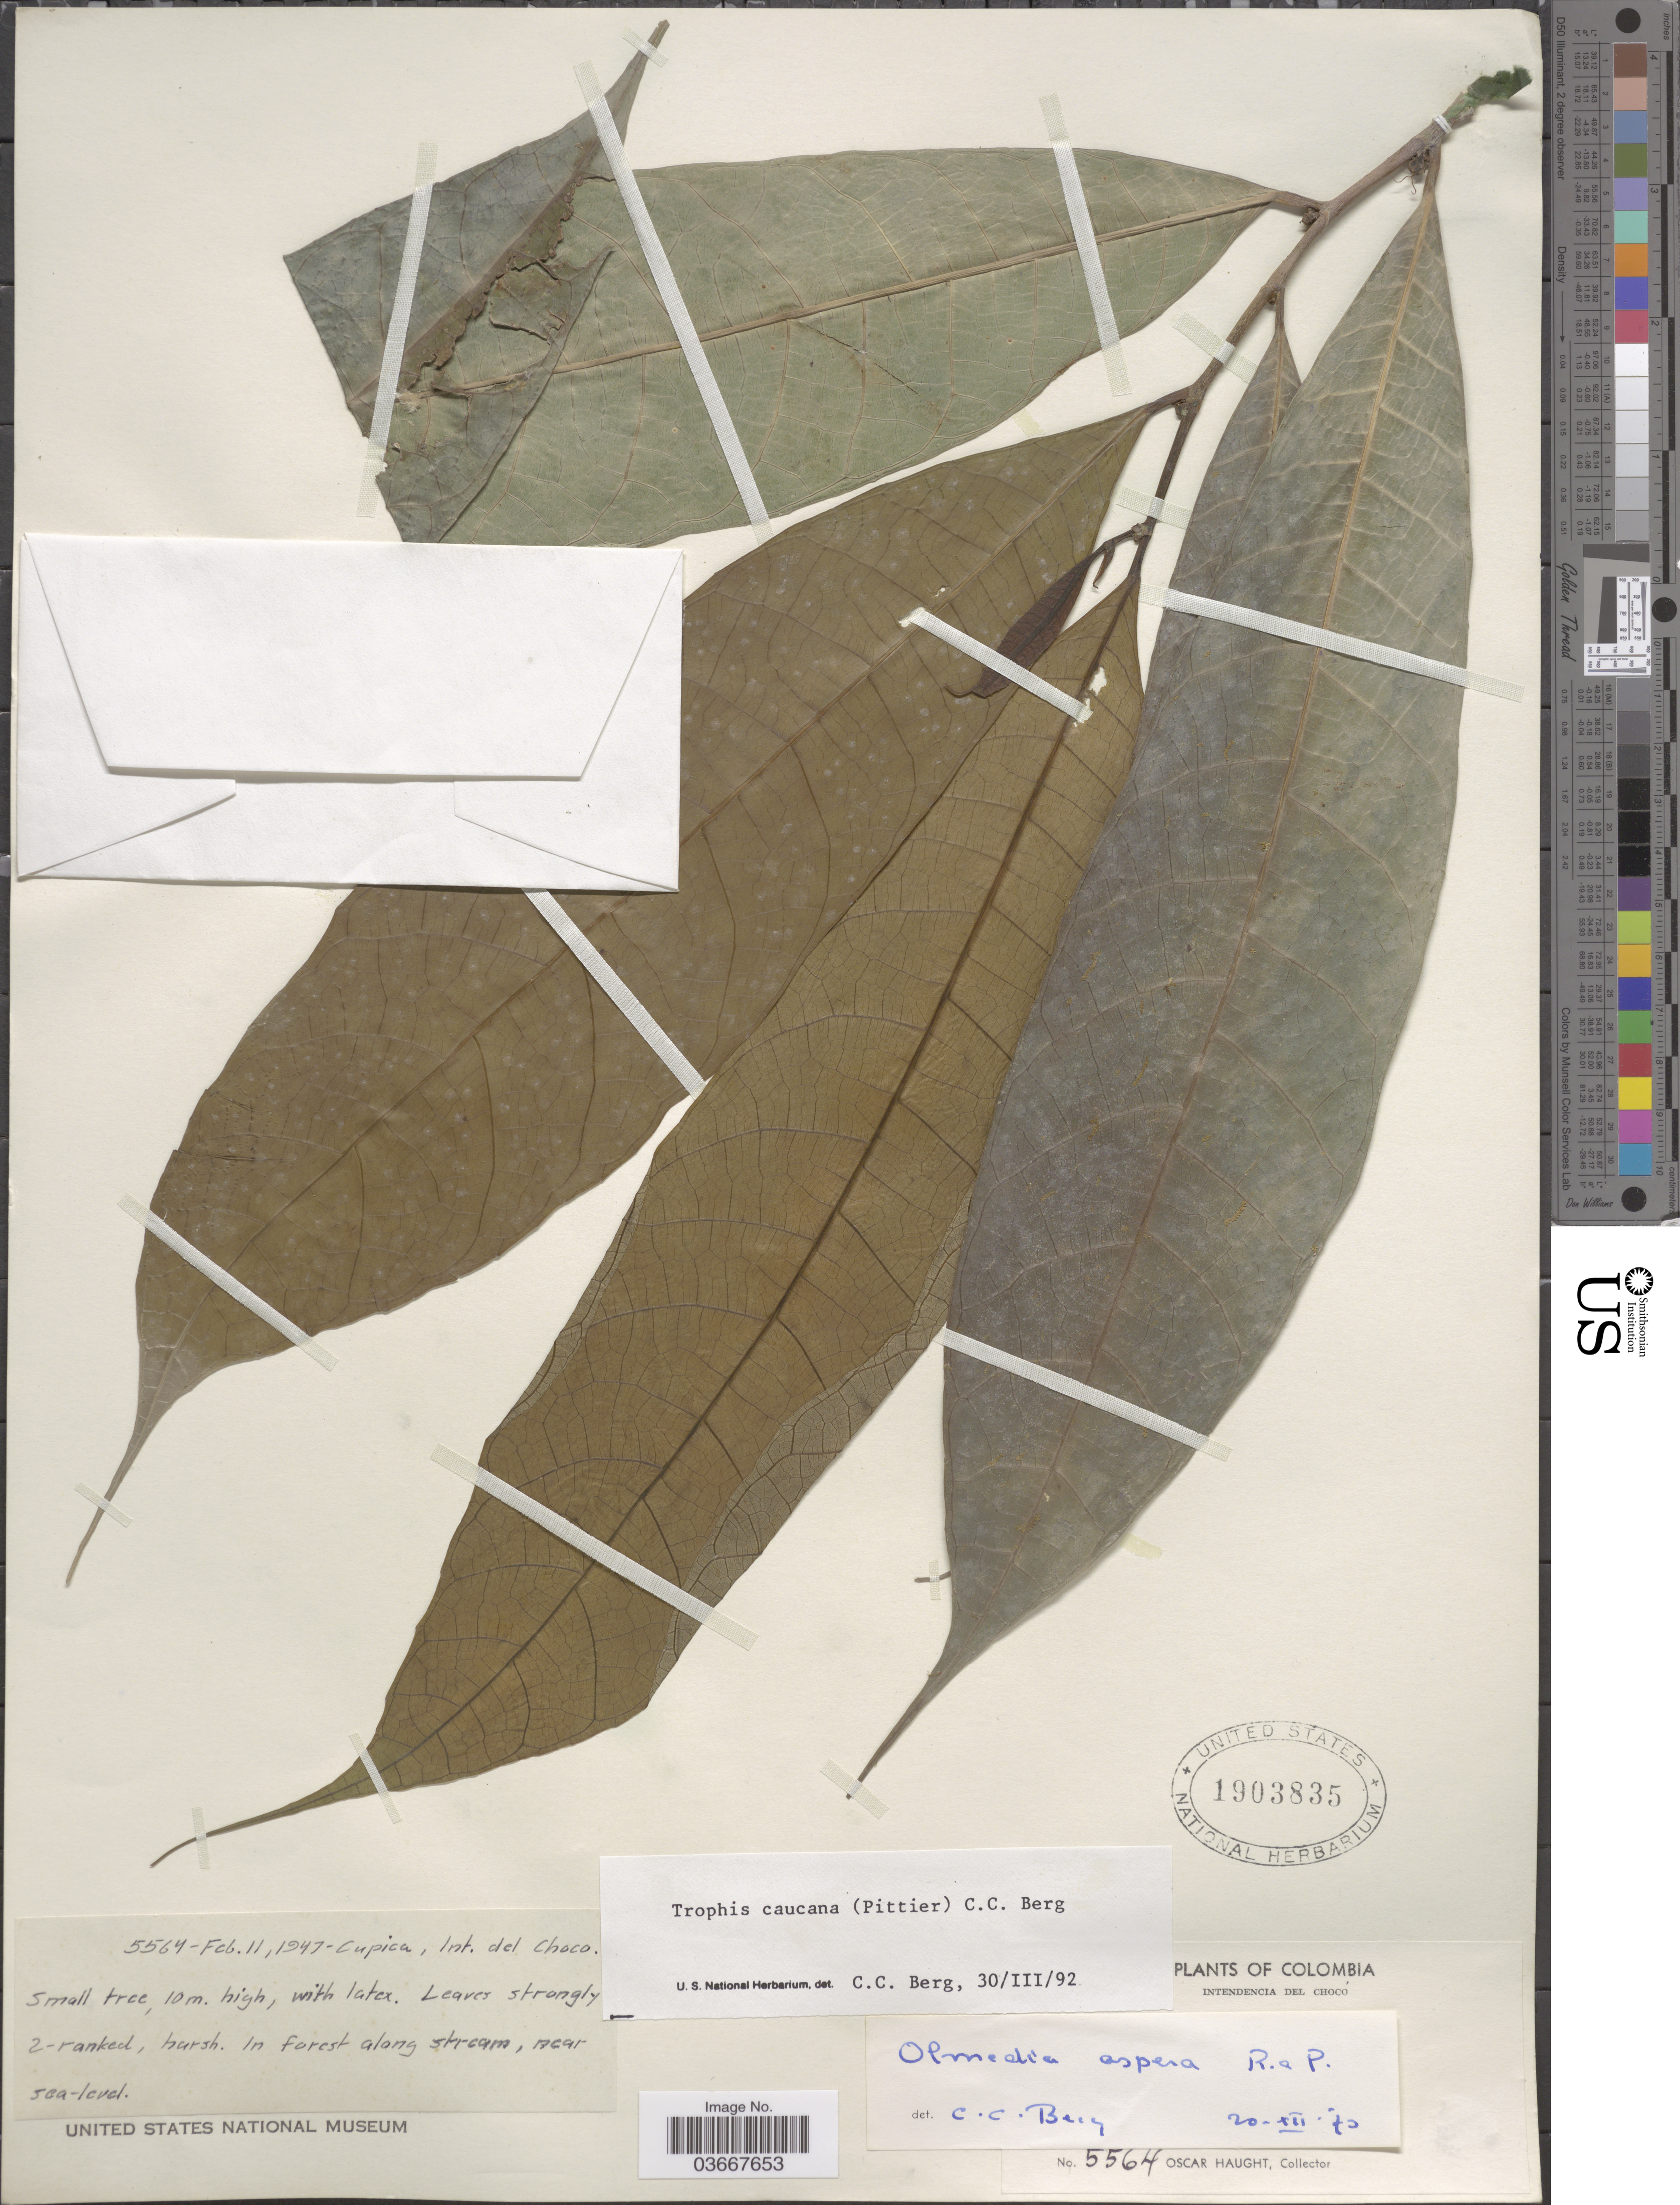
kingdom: Plantae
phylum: Tracheophyta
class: Magnoliopsida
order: Rosales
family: Moraceae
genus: Olmedia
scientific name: Olmedia aspera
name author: Ruiz & Pav.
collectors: O. L. Haught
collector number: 5564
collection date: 1947-02-11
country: Colombia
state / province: Chocó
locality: Cupica, Int. del Choco.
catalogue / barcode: US 1903835